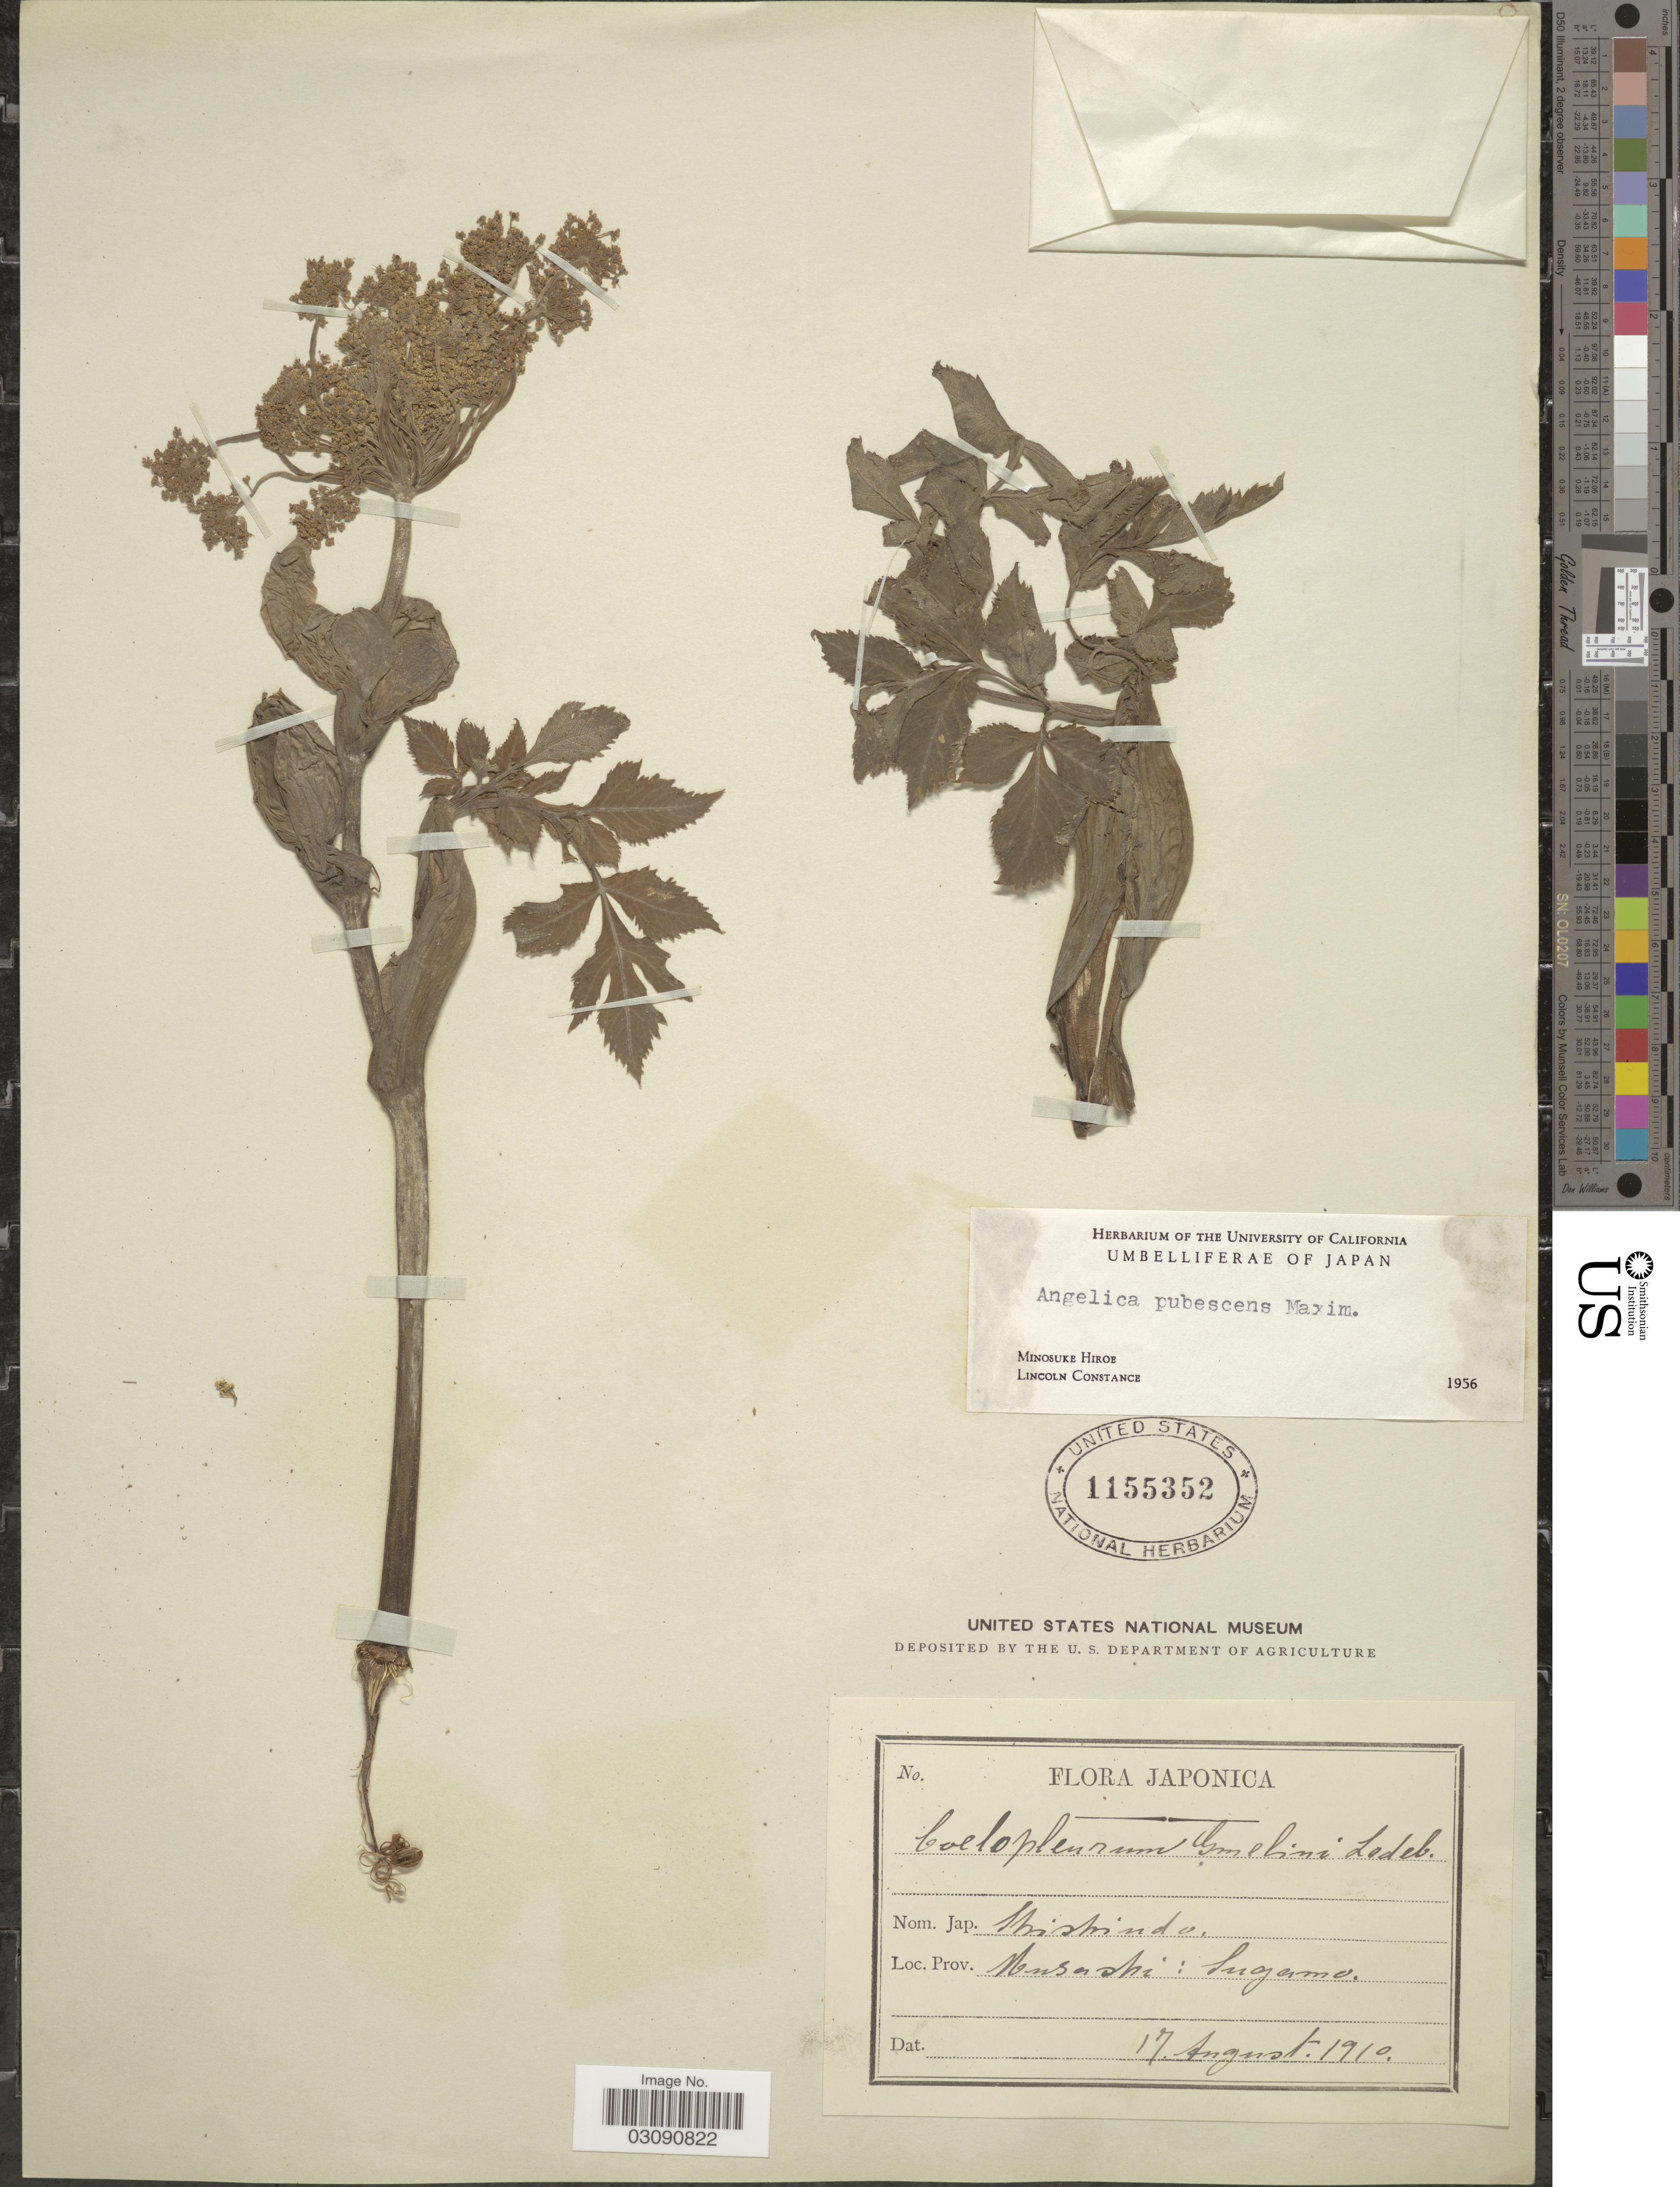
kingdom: Plantae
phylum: Tracheophyta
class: Magnoliopsida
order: Apiales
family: Apiaceae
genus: Angelica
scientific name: Angelica pubescens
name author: Maxim.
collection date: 1910-08-17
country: Japan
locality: Japonica, Musashi: Sugamo.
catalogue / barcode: US 1155352